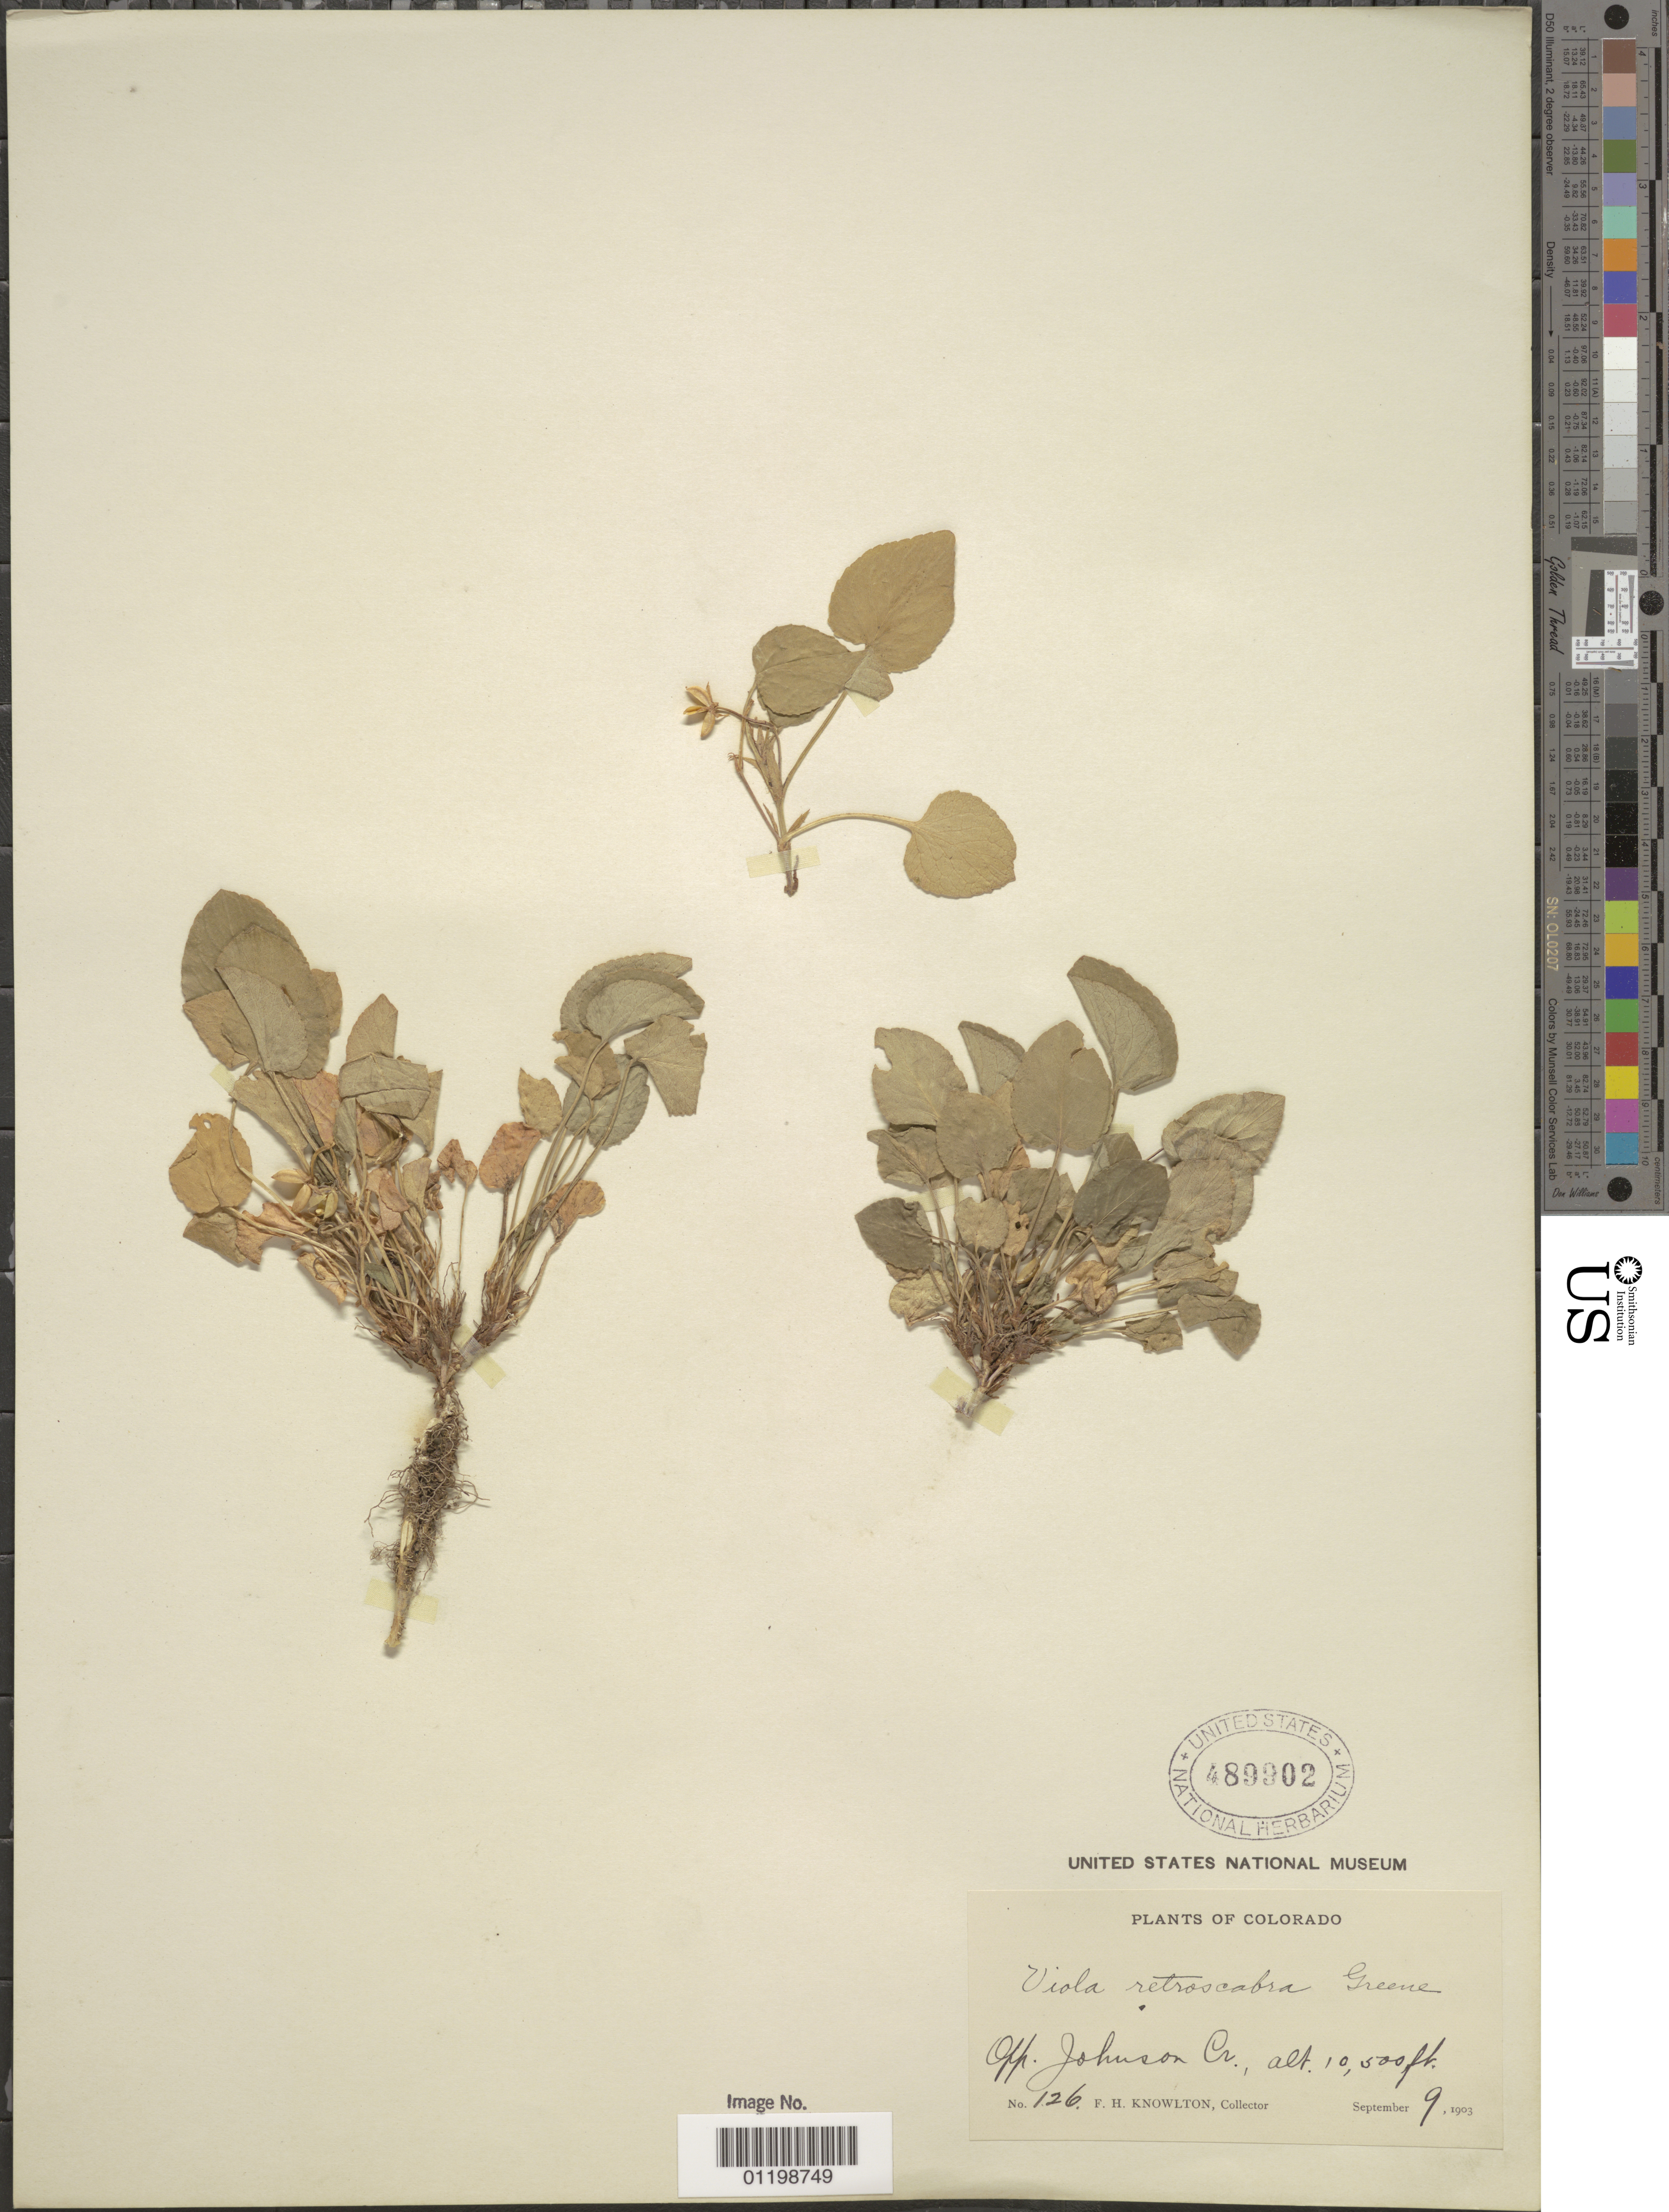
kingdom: Plantae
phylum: Tracheophyta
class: Magnoliopsida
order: Malpighiales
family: Violaceae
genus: Viola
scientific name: Viola retroscabra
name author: Greene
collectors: F. H. Knowlton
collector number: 126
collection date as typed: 09 Sep 1903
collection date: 1903-09-09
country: United States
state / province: Colorado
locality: Johnson Creek.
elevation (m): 3200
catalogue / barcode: US 489902